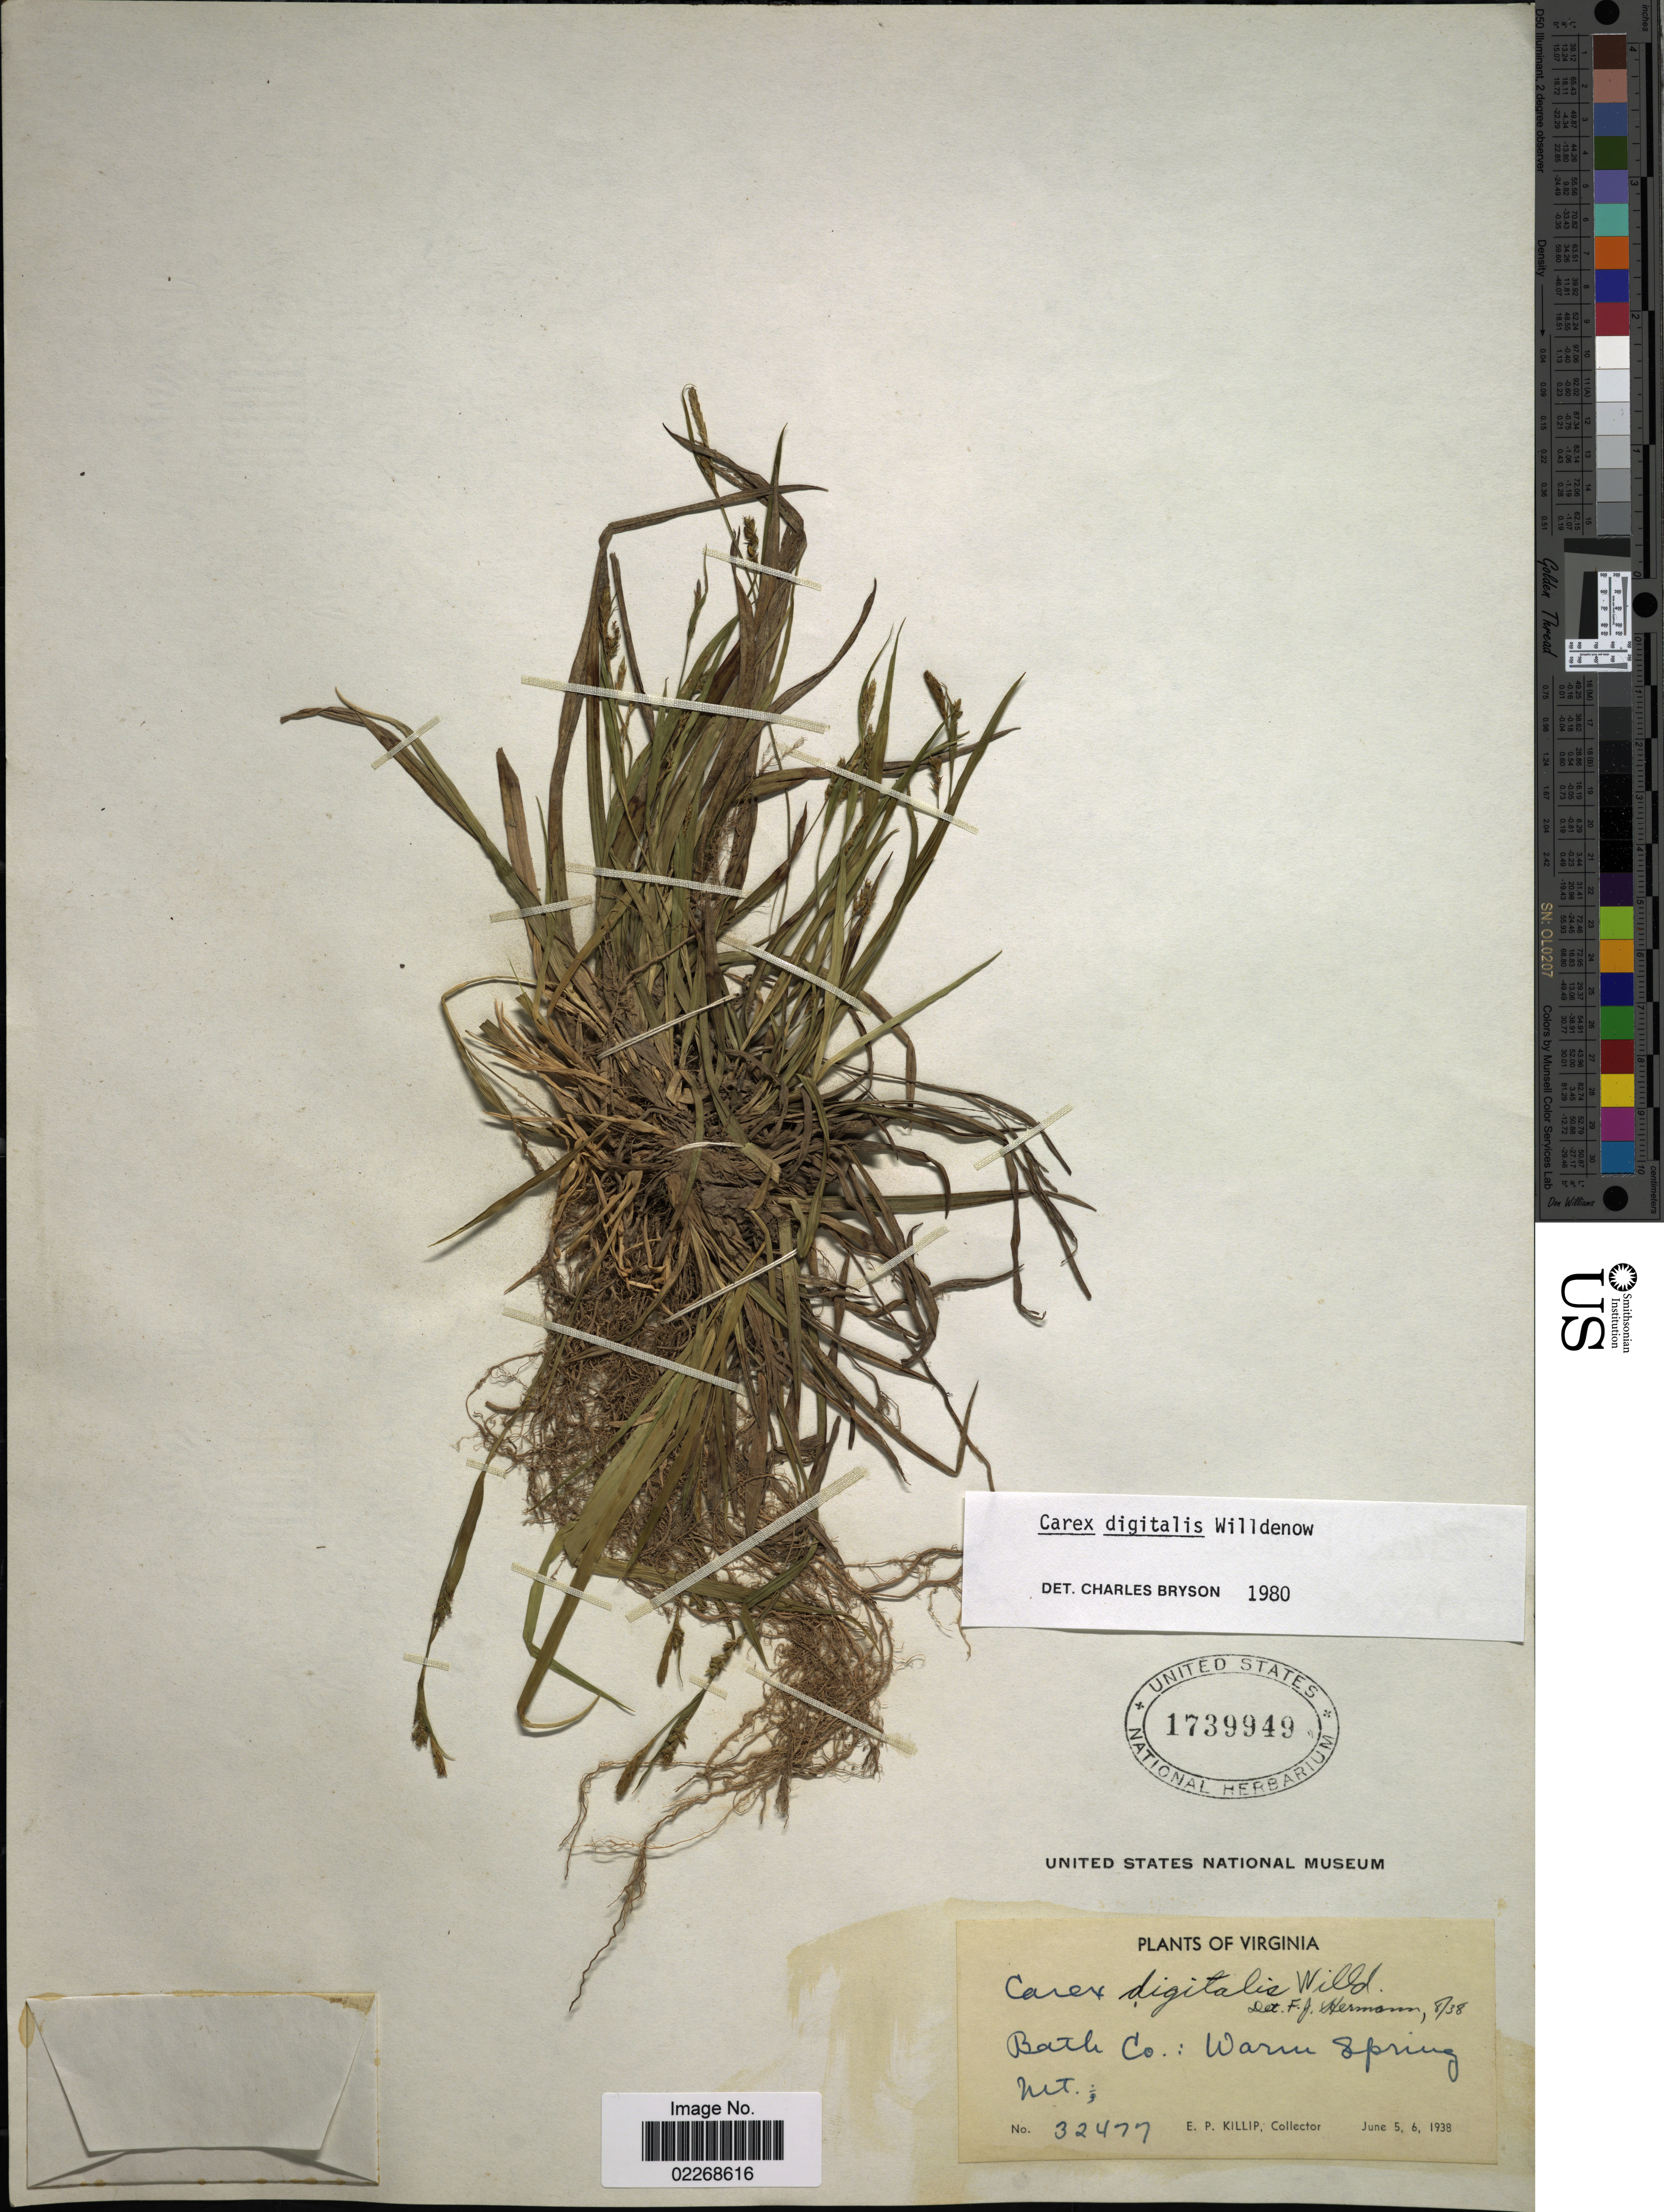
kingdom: Plantae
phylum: Tracheophyta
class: Liliopsida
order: Poales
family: Cyperaceae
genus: Carex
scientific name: Carex digitalis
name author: Willd.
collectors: E. P. Killip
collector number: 32477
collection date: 1938-06-05/1938-06-06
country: United States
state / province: Virginia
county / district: Bath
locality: Bath Co.: Warm Spring Mt.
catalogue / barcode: US 1739949